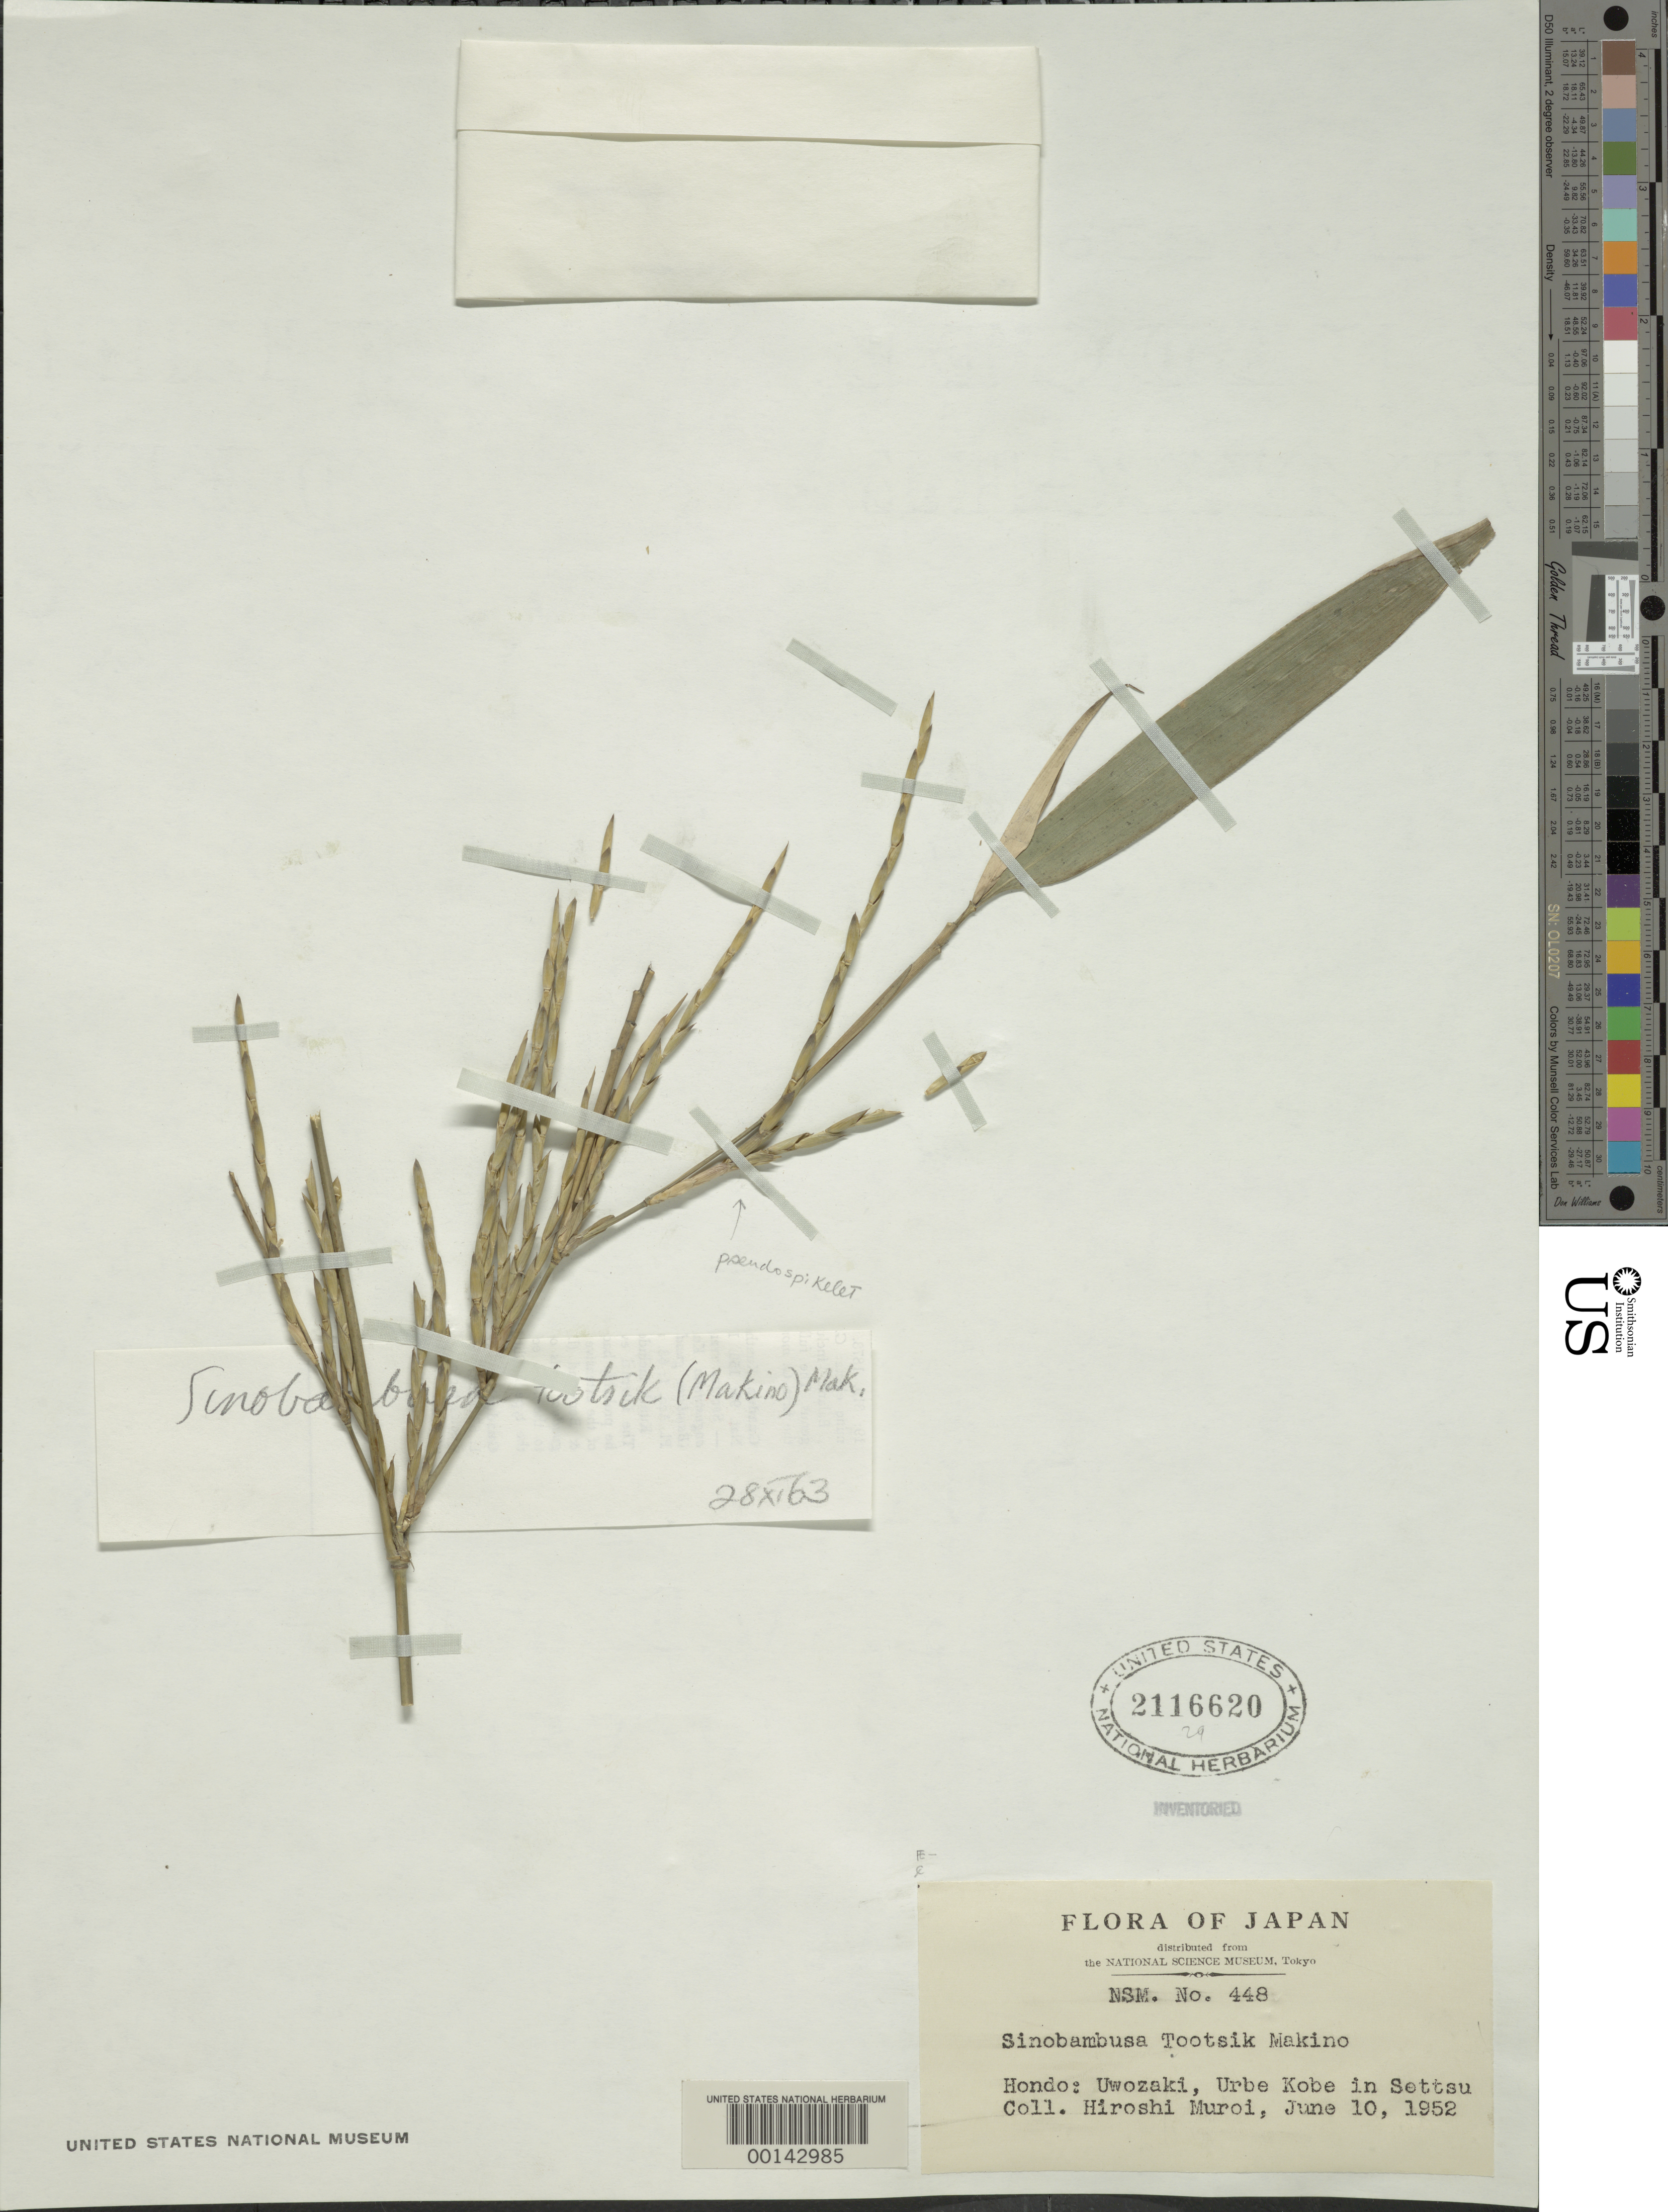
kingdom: Plantae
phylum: Tracheophyta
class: Liliopsida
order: Poales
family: Poaceae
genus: Sinobambusa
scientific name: Sinobambusa tootsik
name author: Makino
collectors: M. Hiroshi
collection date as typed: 10 Jun 1952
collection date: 1952-06-10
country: Japan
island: Honshu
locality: Uwozaki, Urbe Kobe, in Settsu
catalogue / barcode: US 2116620